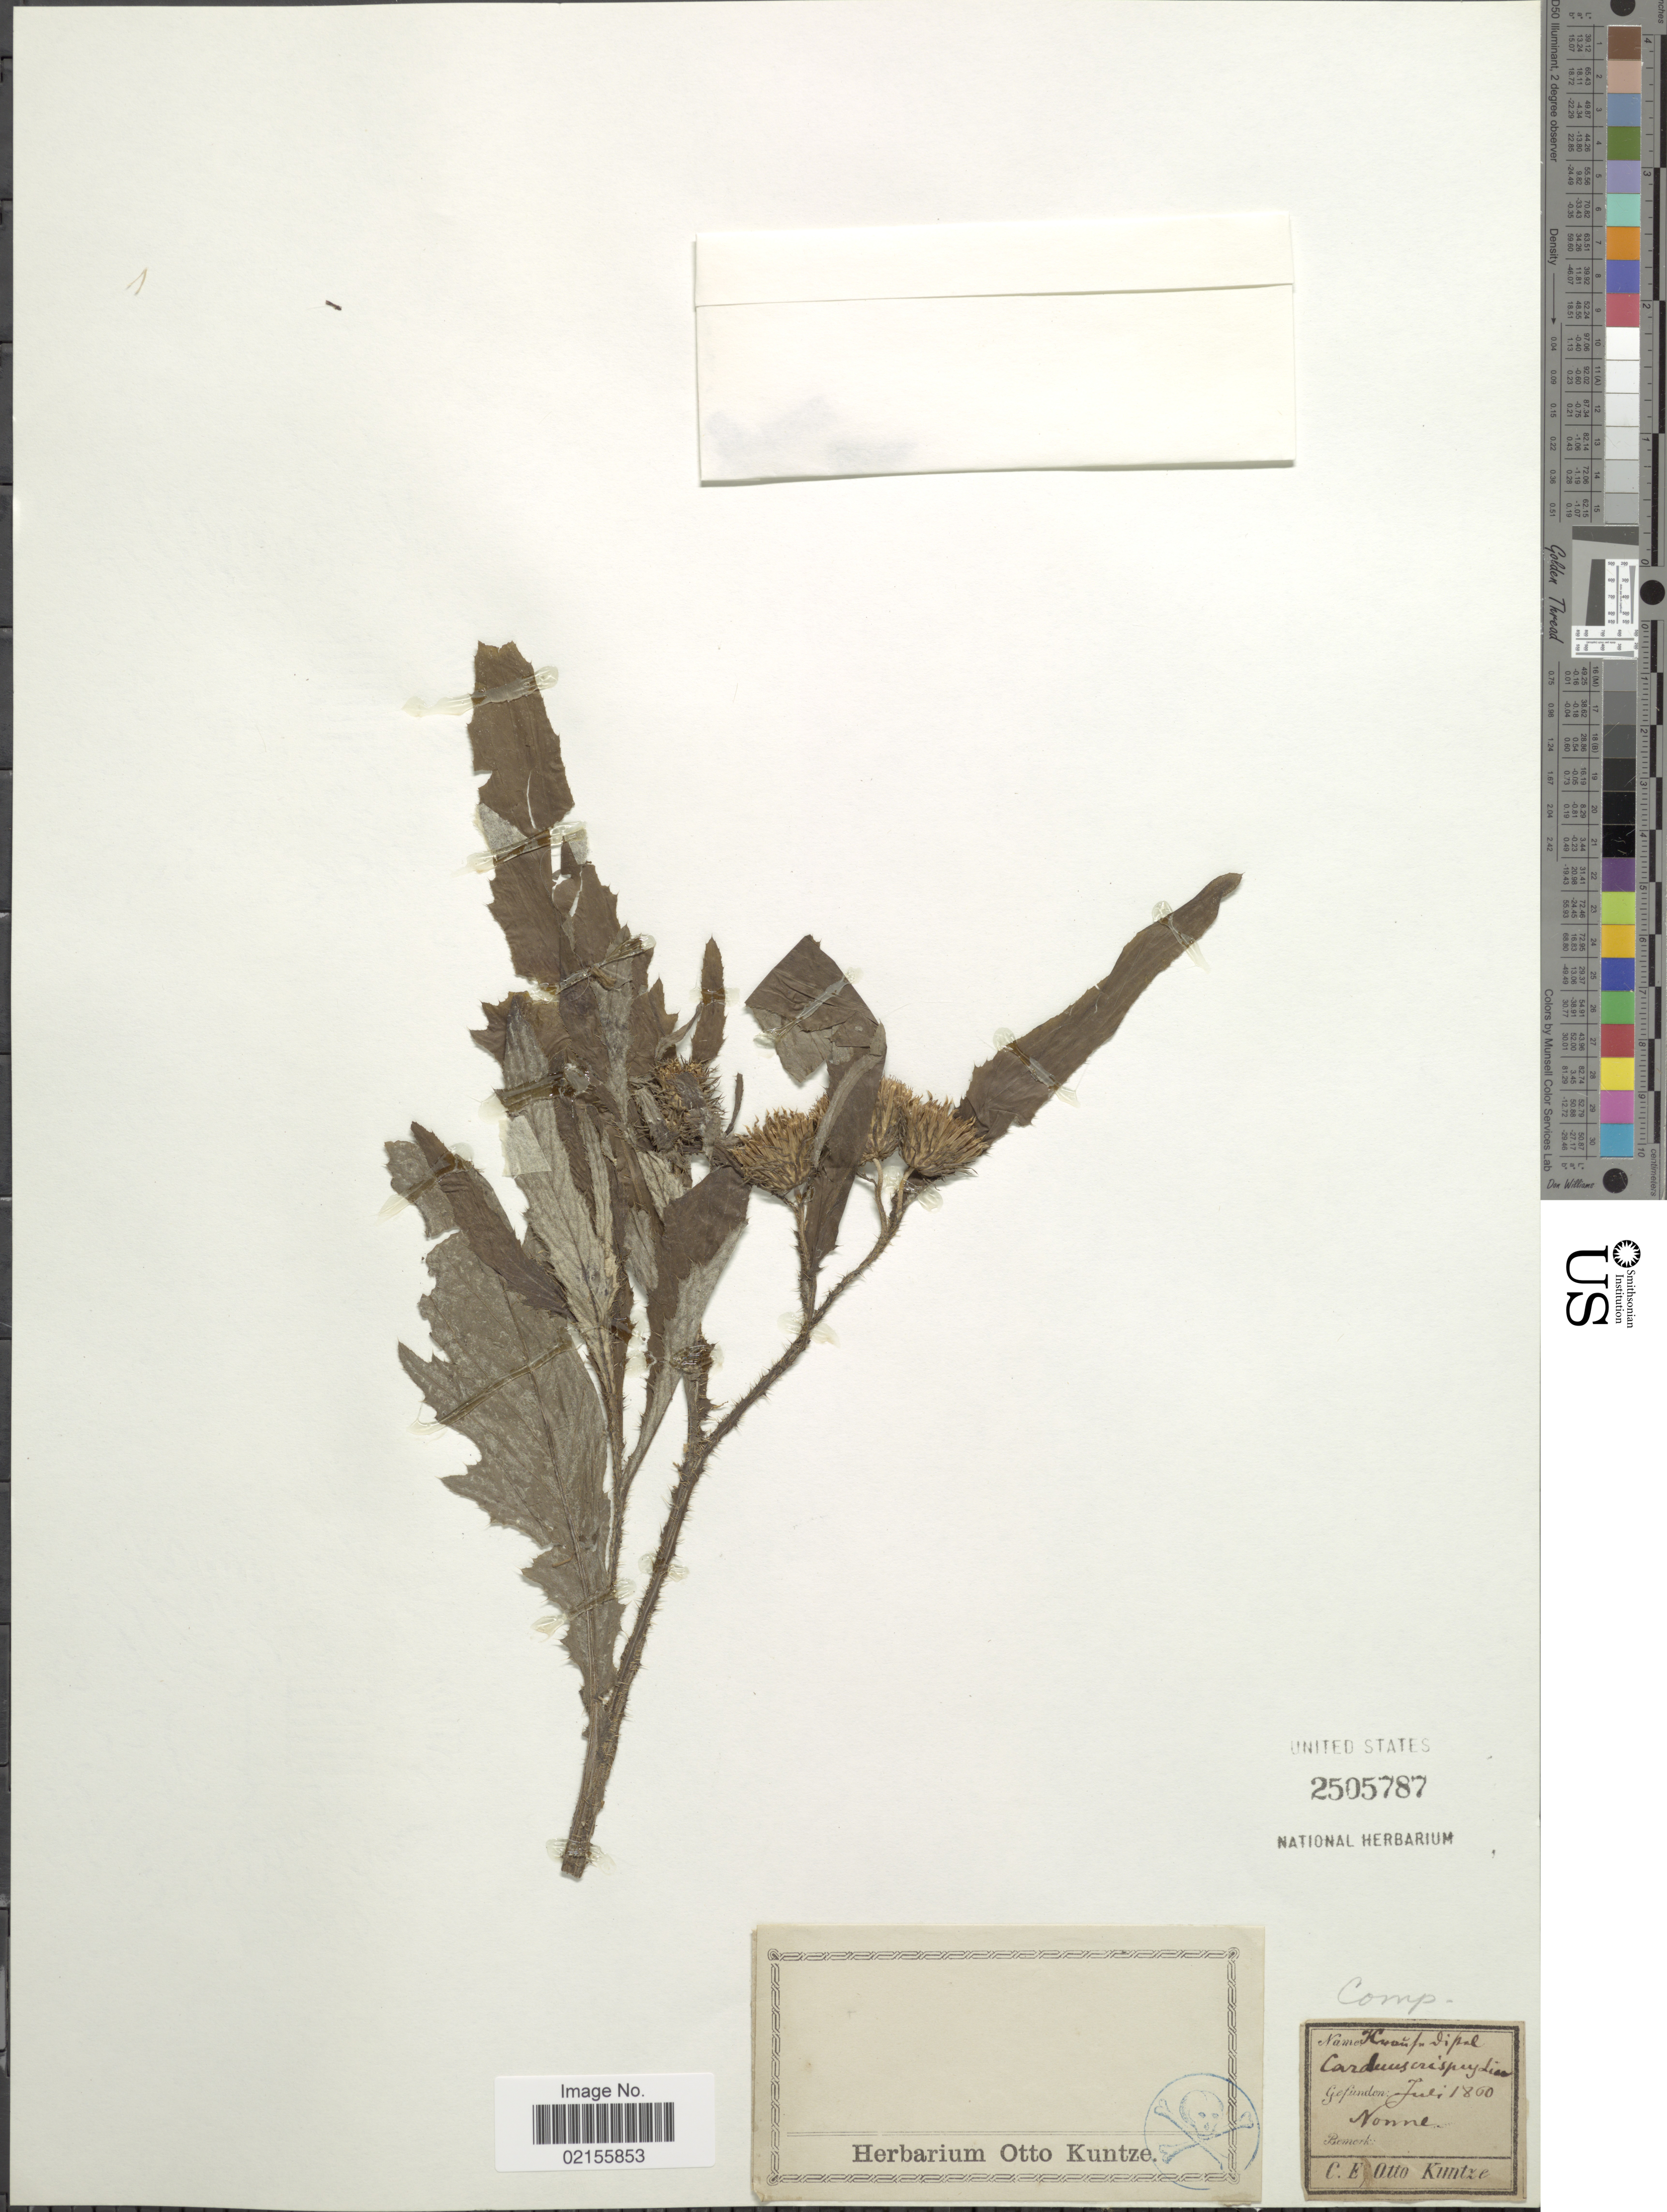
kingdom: Plantae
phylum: Tracheophyta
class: Magnoliopsida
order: Asterales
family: Asteraceae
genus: Carduus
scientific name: Carduus crispus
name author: L.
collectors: C.E.O. Kuntze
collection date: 1860-07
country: Germany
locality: Nonne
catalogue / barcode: US 2505787